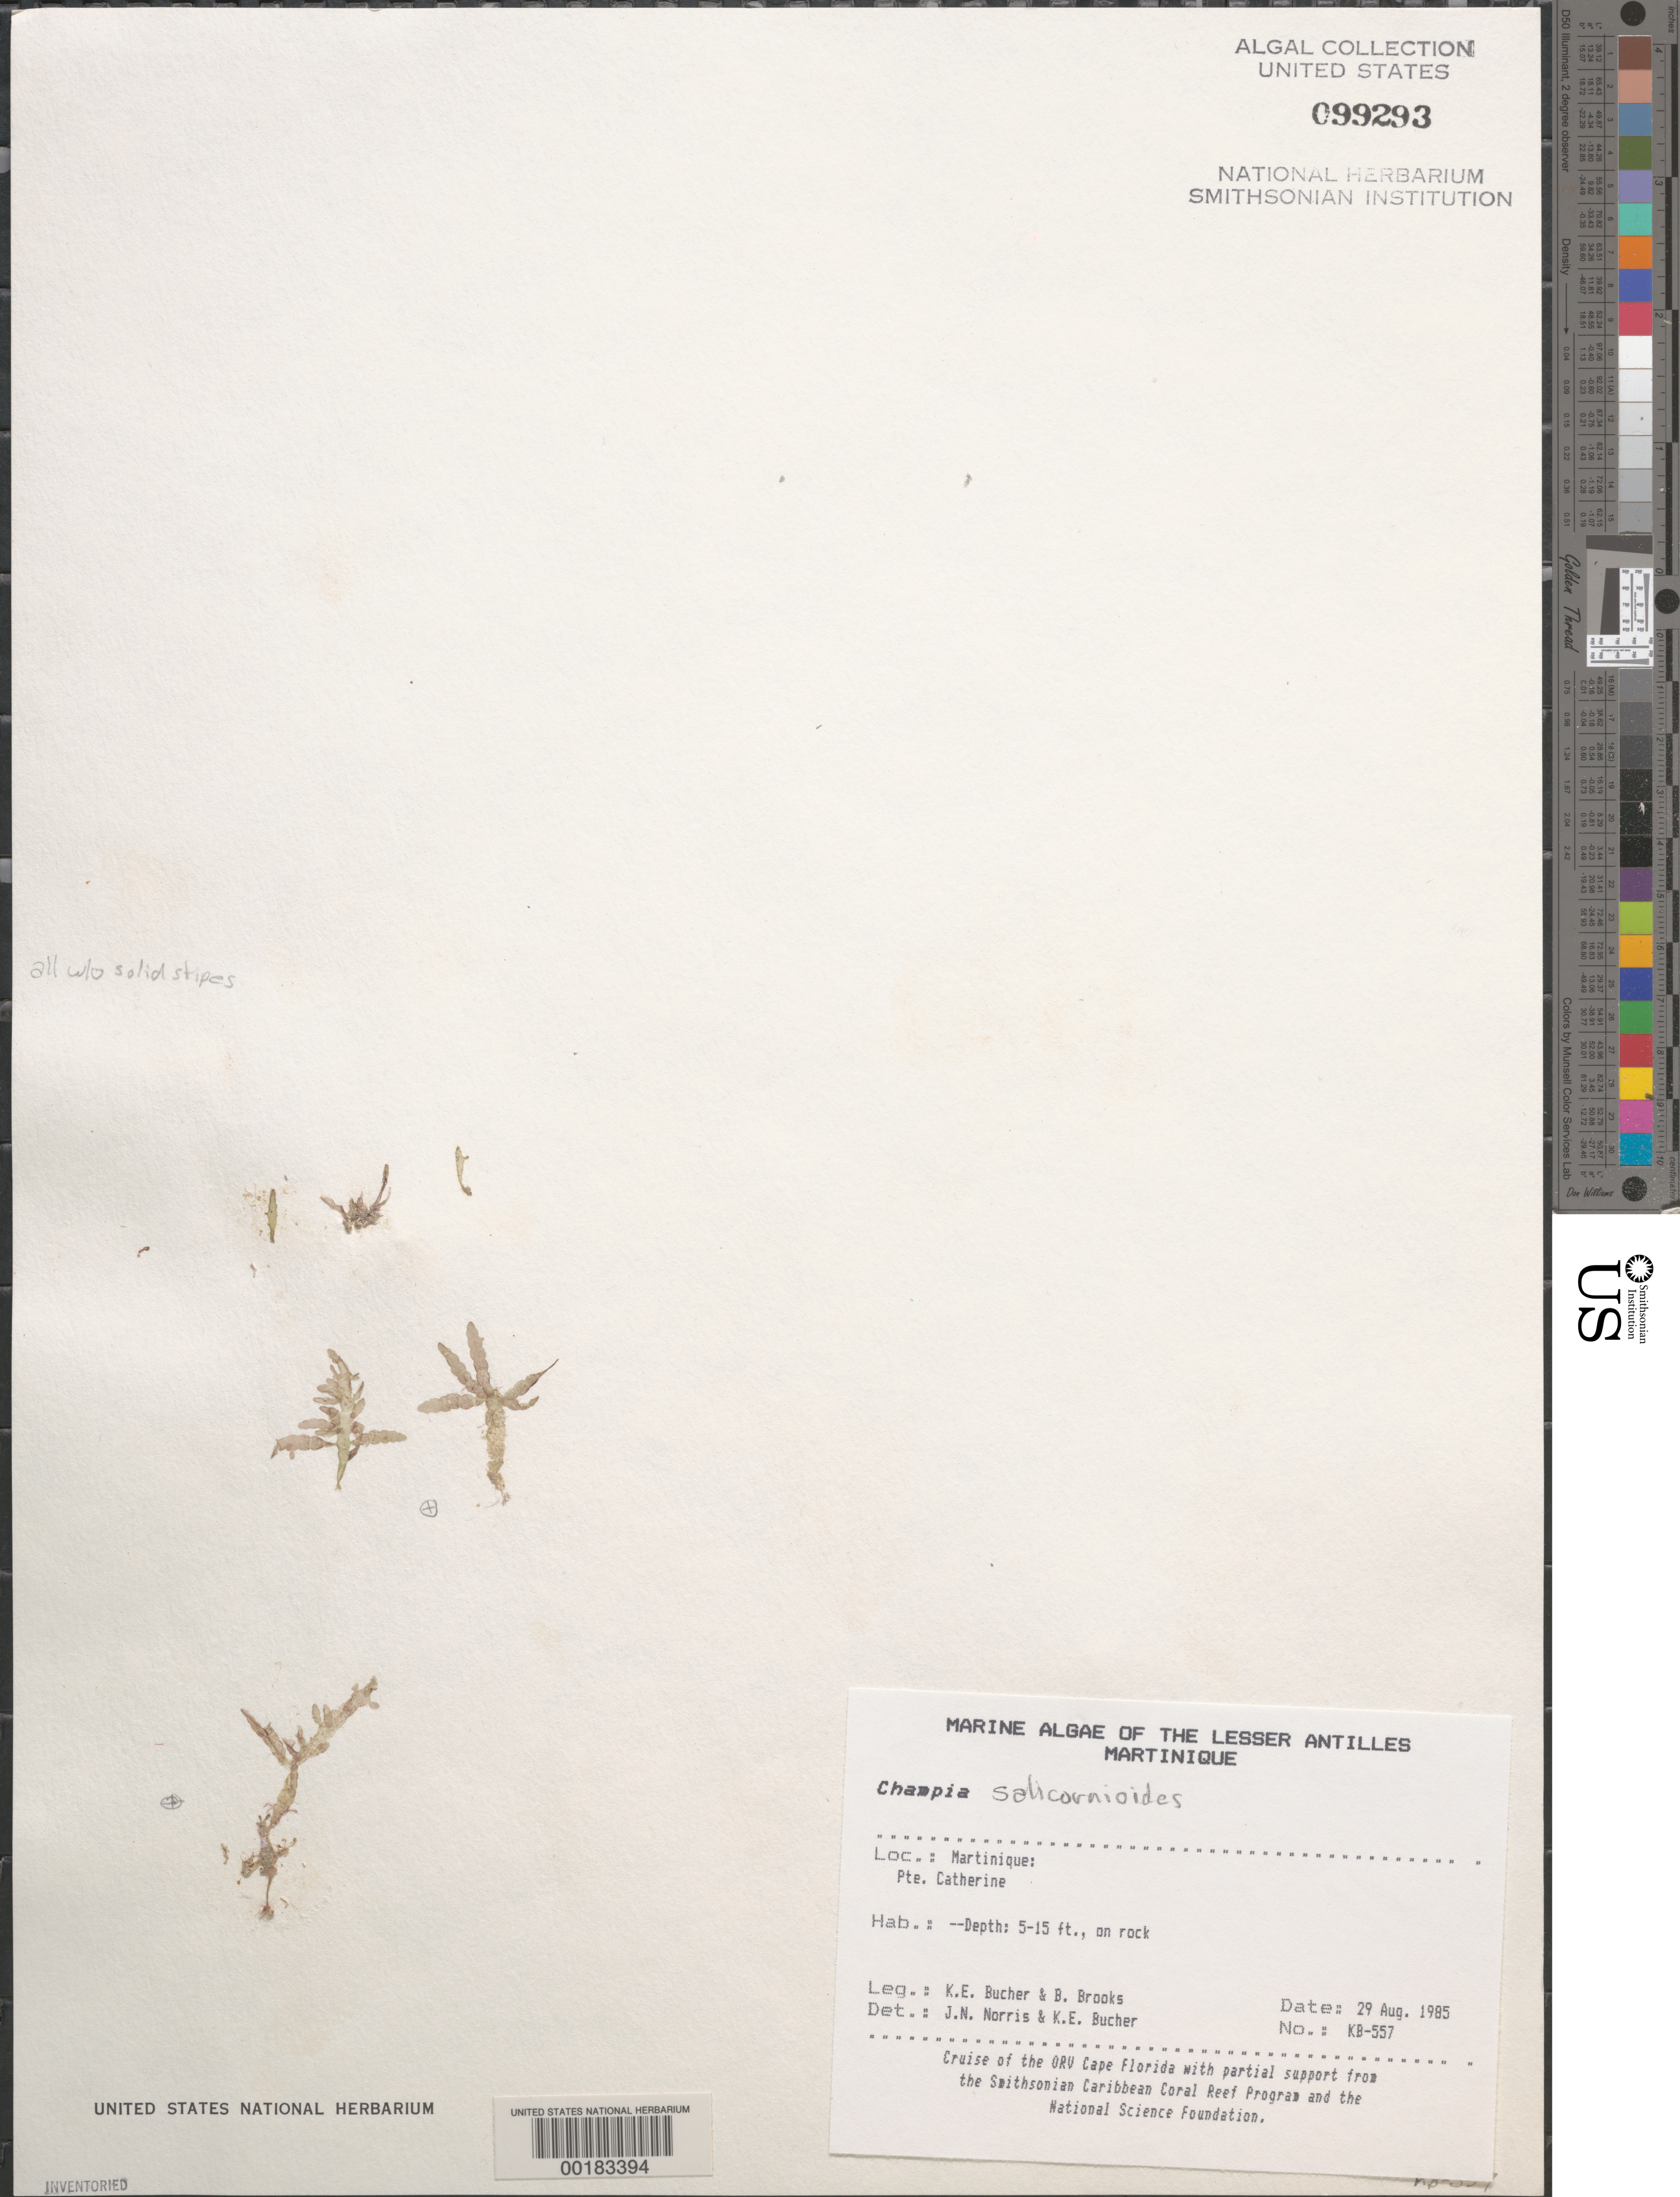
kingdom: Plantae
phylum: Rhodophyta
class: Florideophyceae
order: Rhodymeniales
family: Champiaceae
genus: Champia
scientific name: Champia sp.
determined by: Norris, J. N.; Bucher, K. E.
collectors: K. E. Bucher & B. Brooks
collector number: Kb-562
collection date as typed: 29 Aug 1985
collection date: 1985-08-29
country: Martinique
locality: Pointe Catherine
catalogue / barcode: US 99294-2